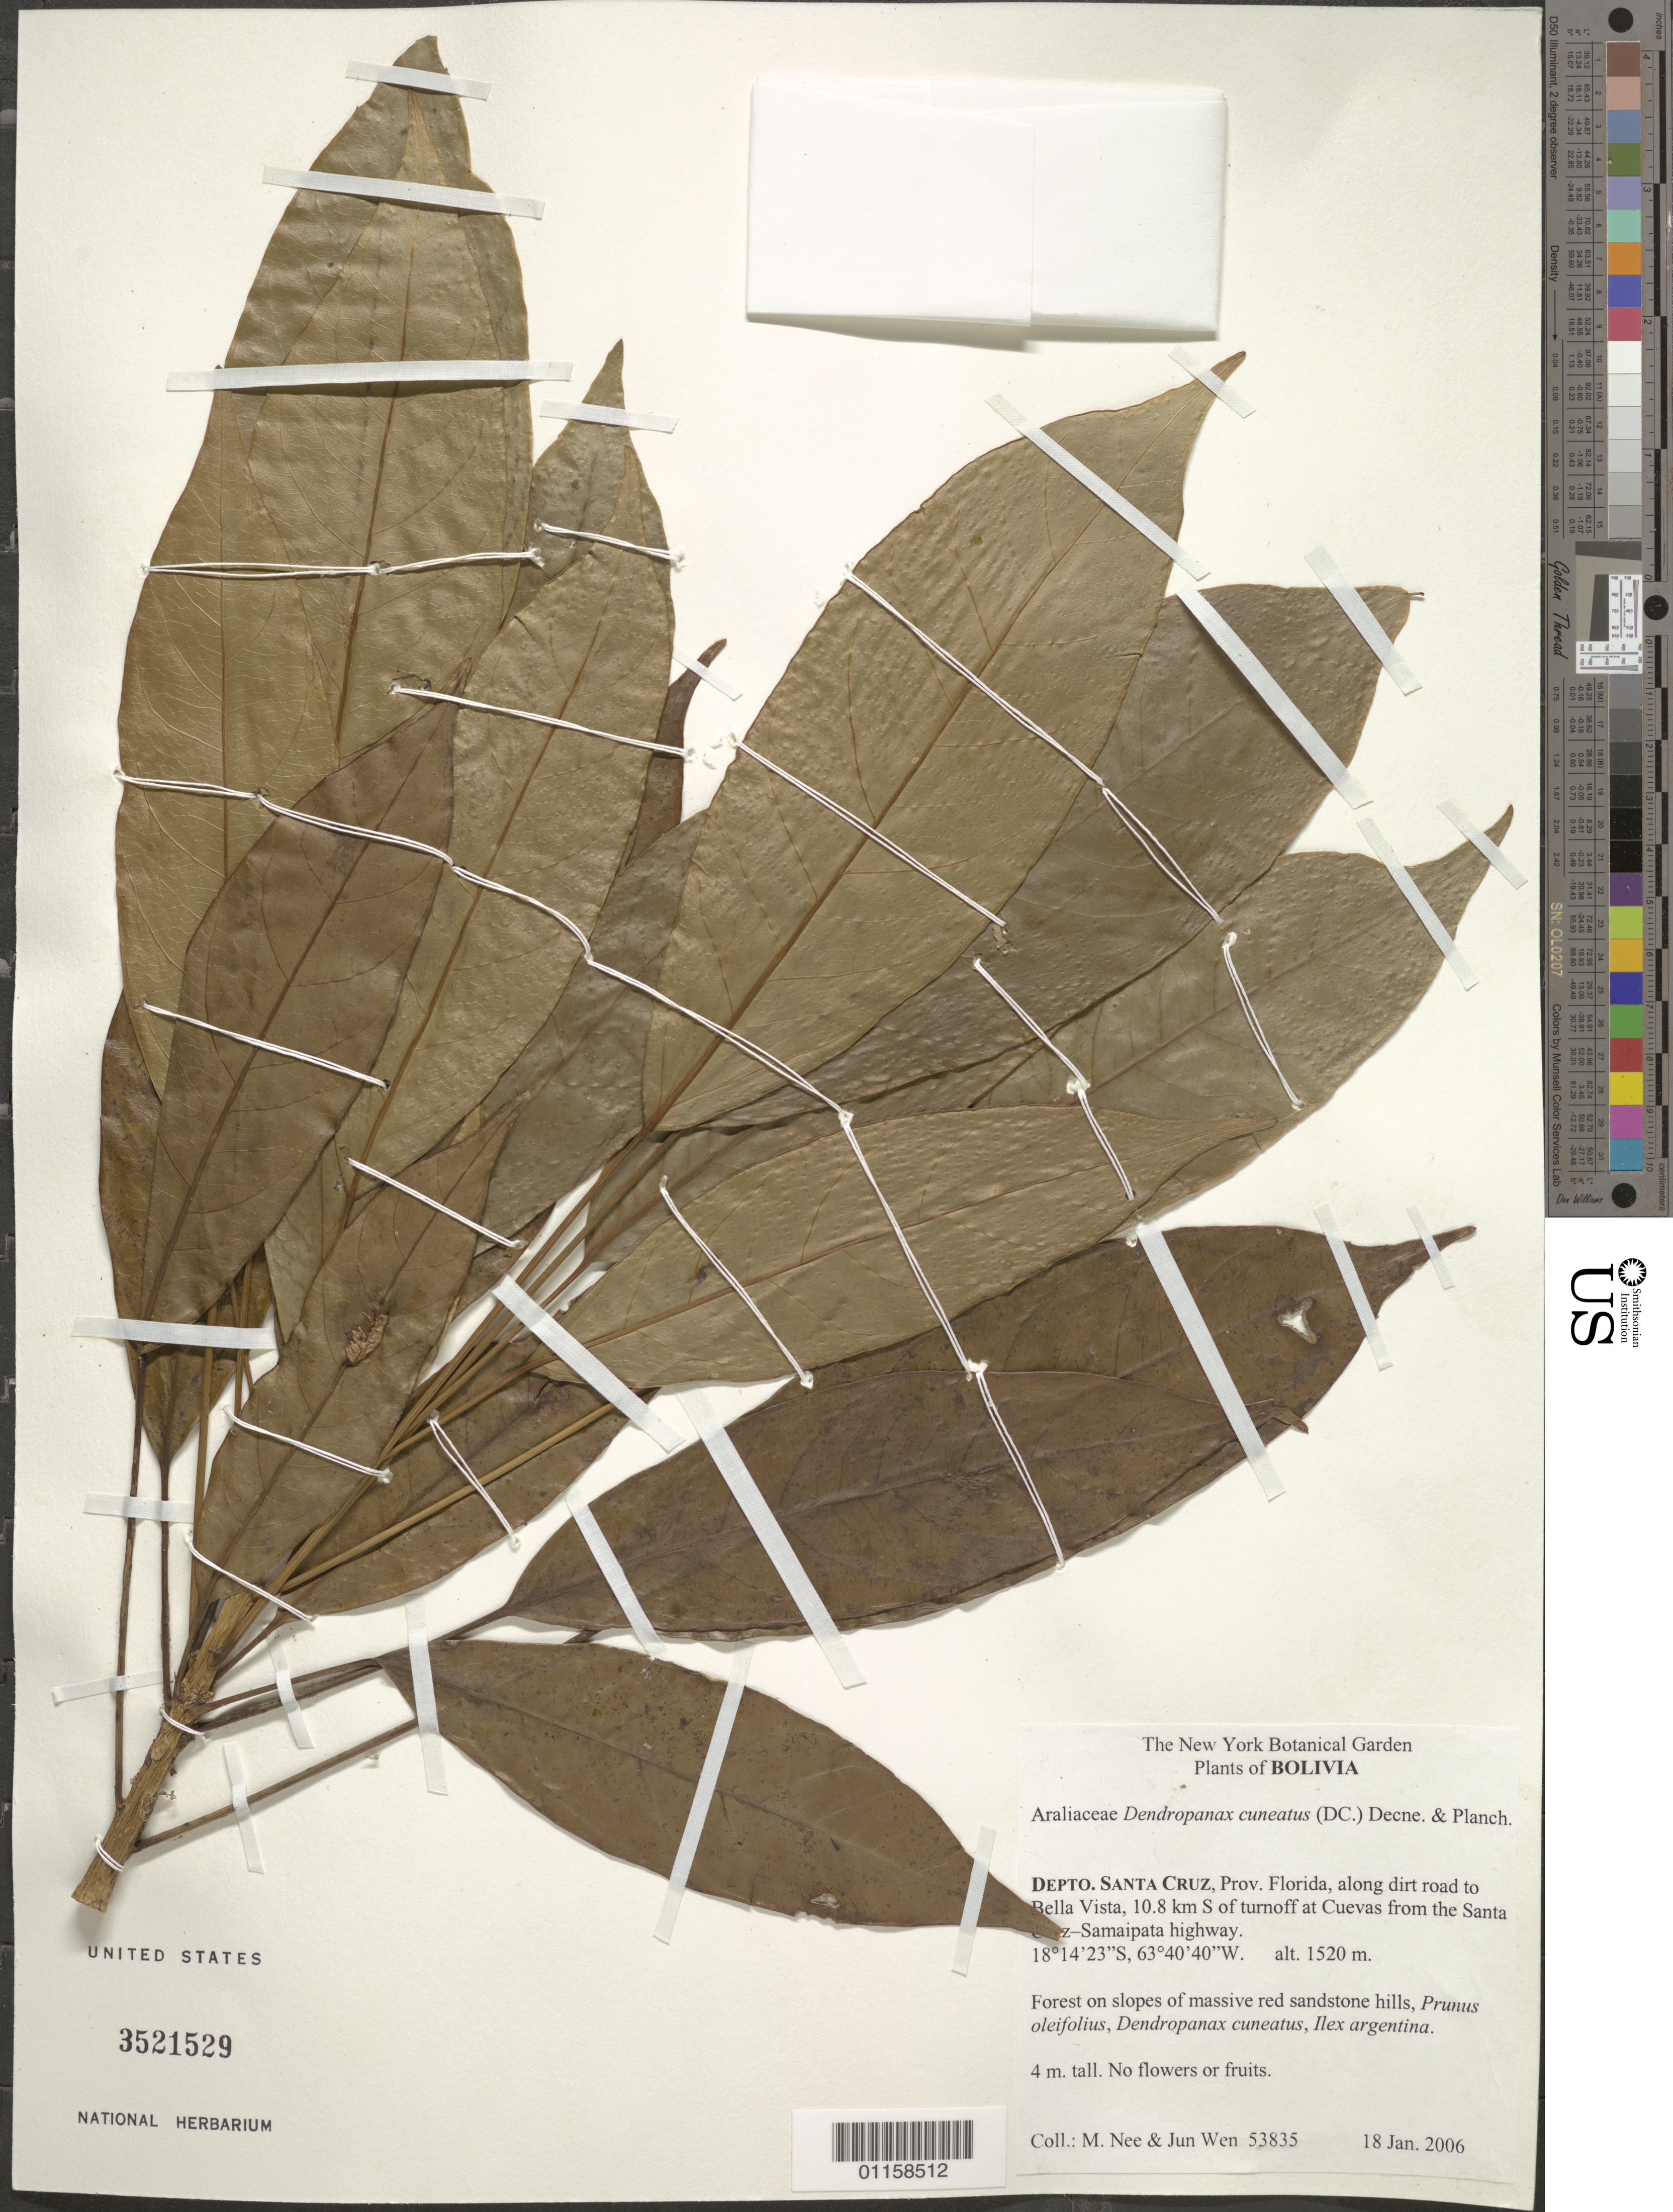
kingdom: Plantae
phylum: Tracheophyta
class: Magnoliopsida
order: Apiales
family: Araliaceae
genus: Dendropanax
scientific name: Dendropanax cuneatus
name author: (DC.) Decne. & Planch.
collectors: M. Nee & J. Wen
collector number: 53835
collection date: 2006-01-18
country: Bolivia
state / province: Santa Cruz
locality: Prov. Florida, along dirt road to Bella Vista, 10.8 km S of turnoff at Cuevas from the Santa Cruz-Samaipata Hwy.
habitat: Forest on slopes of massive red sandstone hills.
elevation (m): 1520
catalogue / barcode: US 3521529